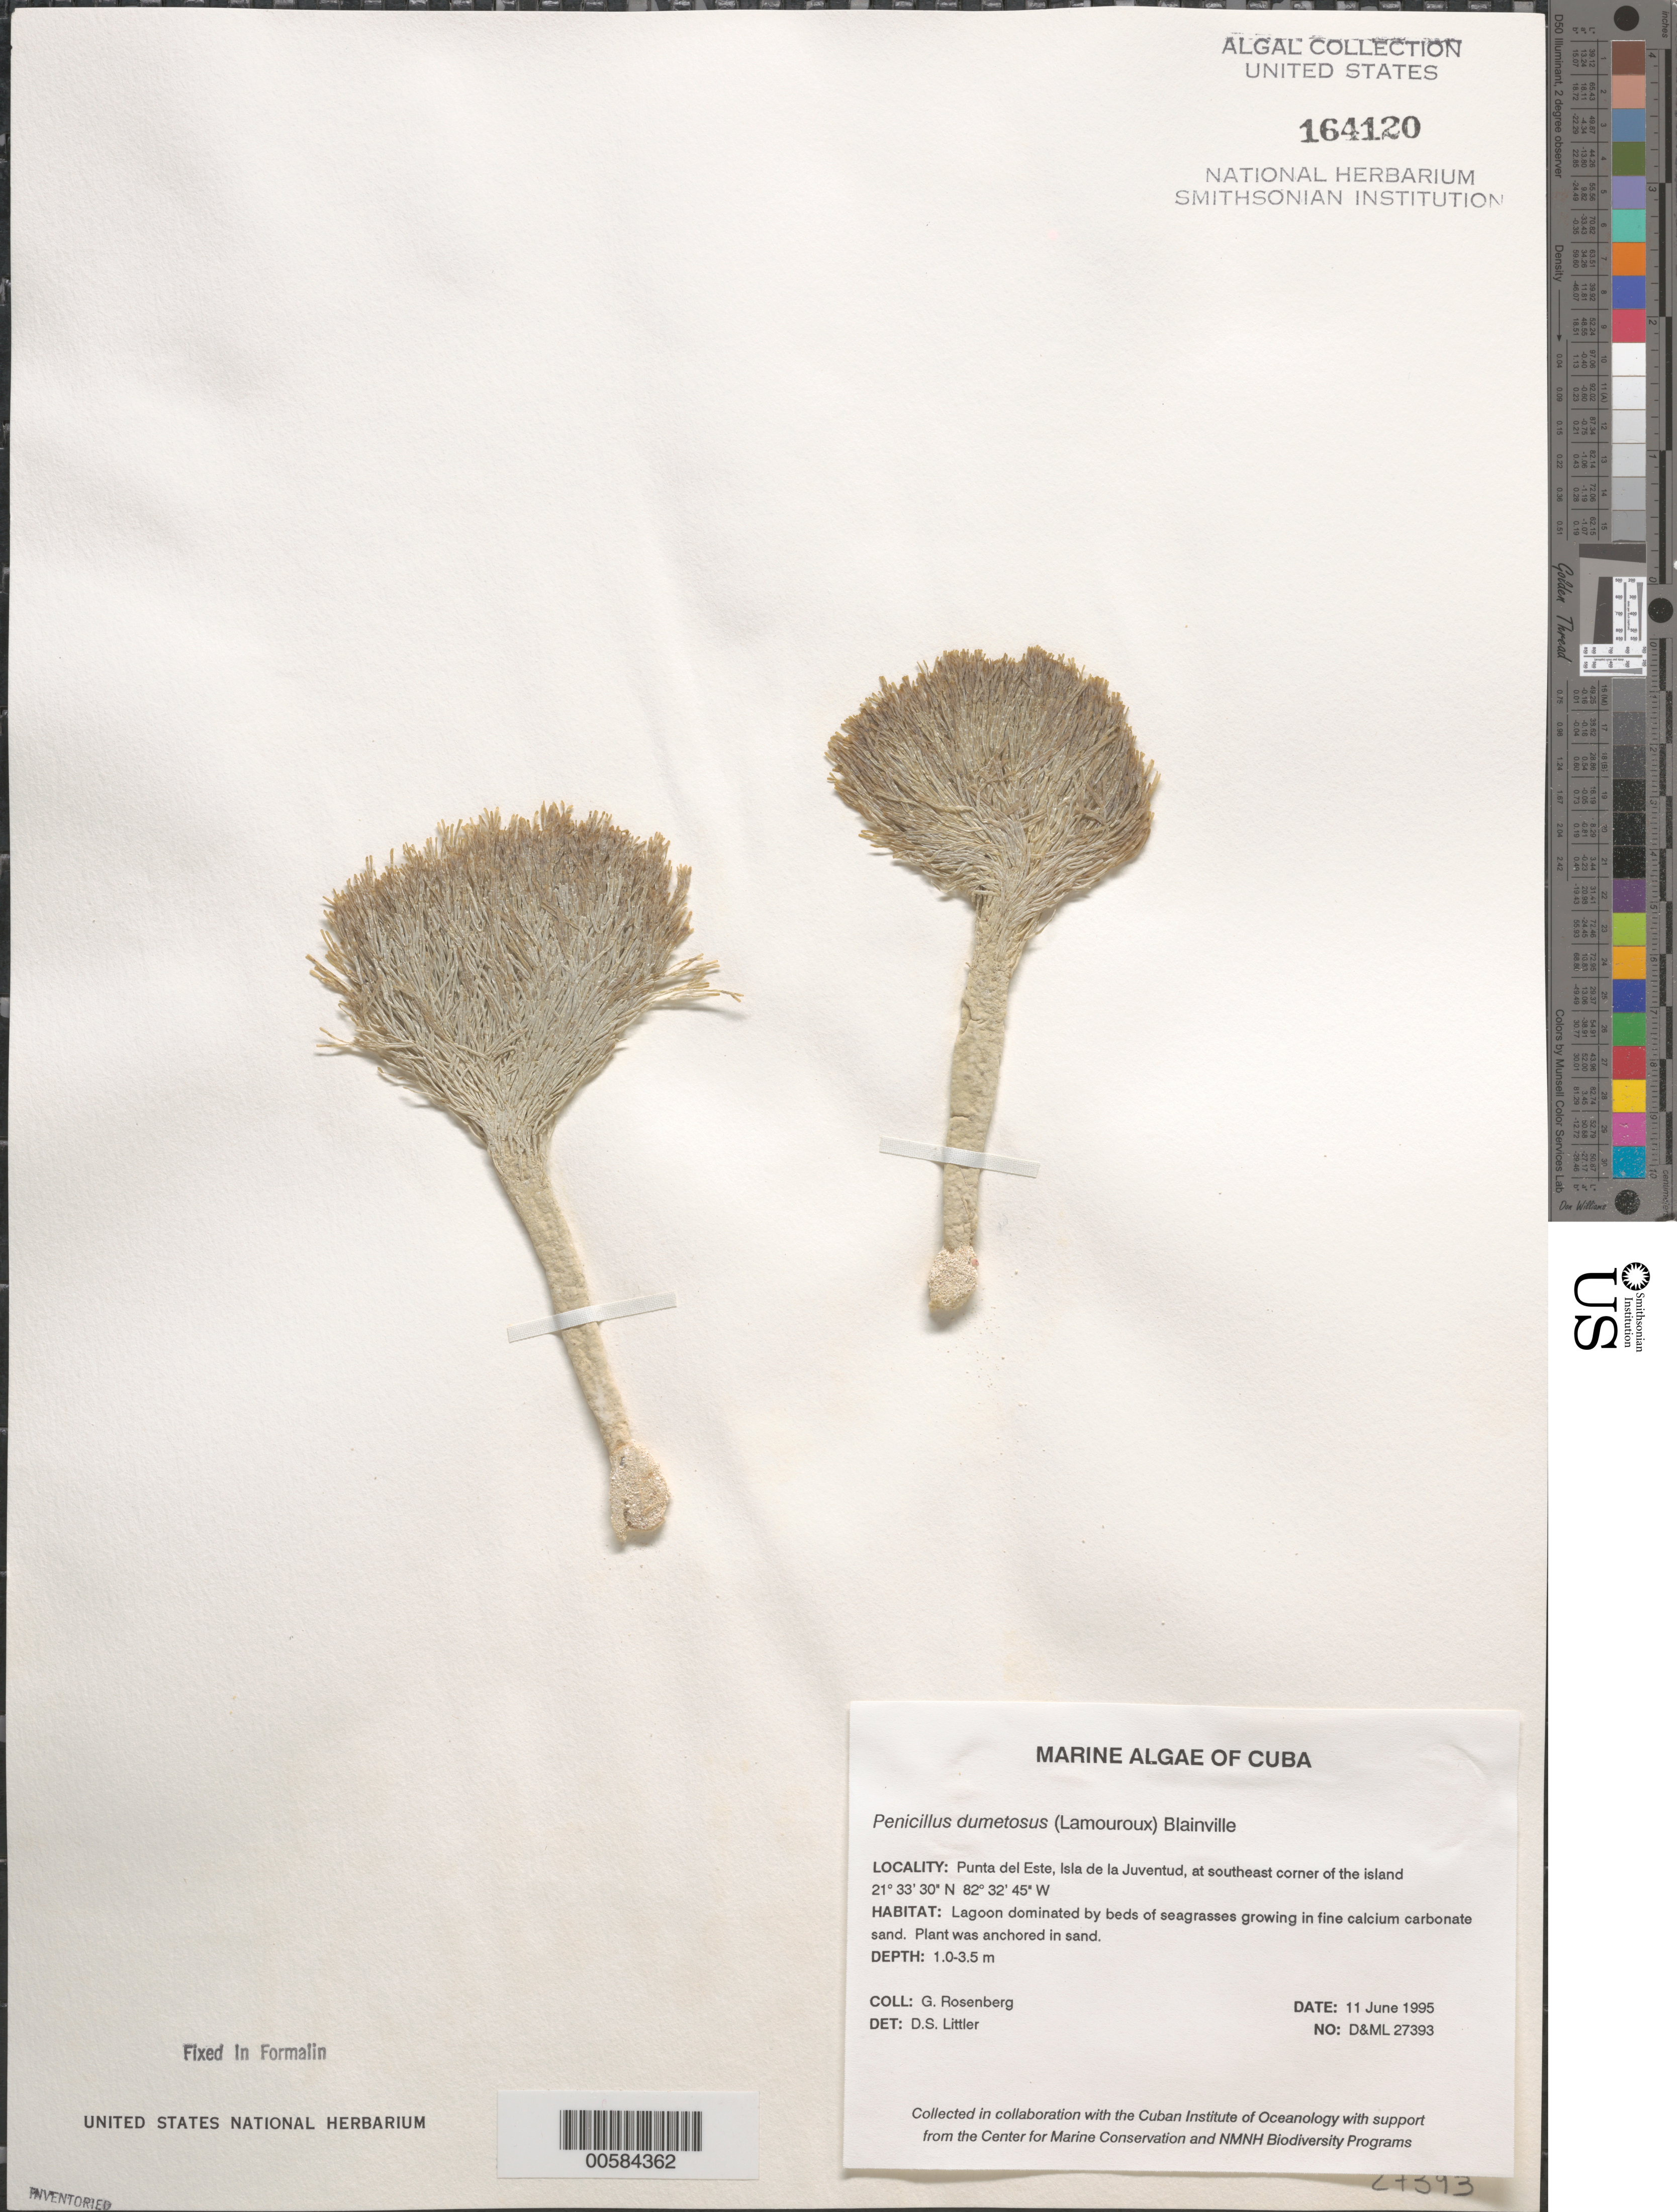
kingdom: Plantae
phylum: Chlorophyta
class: Ulvophyceae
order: Bryopsidales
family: Udoteaceae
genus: Penicillus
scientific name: Penicillus dumetosus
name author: (J.V.Lamouroux) Blainville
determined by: Littler, D. S.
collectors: G. Rosenberg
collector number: D&ML 27393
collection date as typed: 11 Jun 1995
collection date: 1995-06-11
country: Cuba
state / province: Isla de La Juventud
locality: Punta del este, isla de la juventud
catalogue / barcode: US 164120